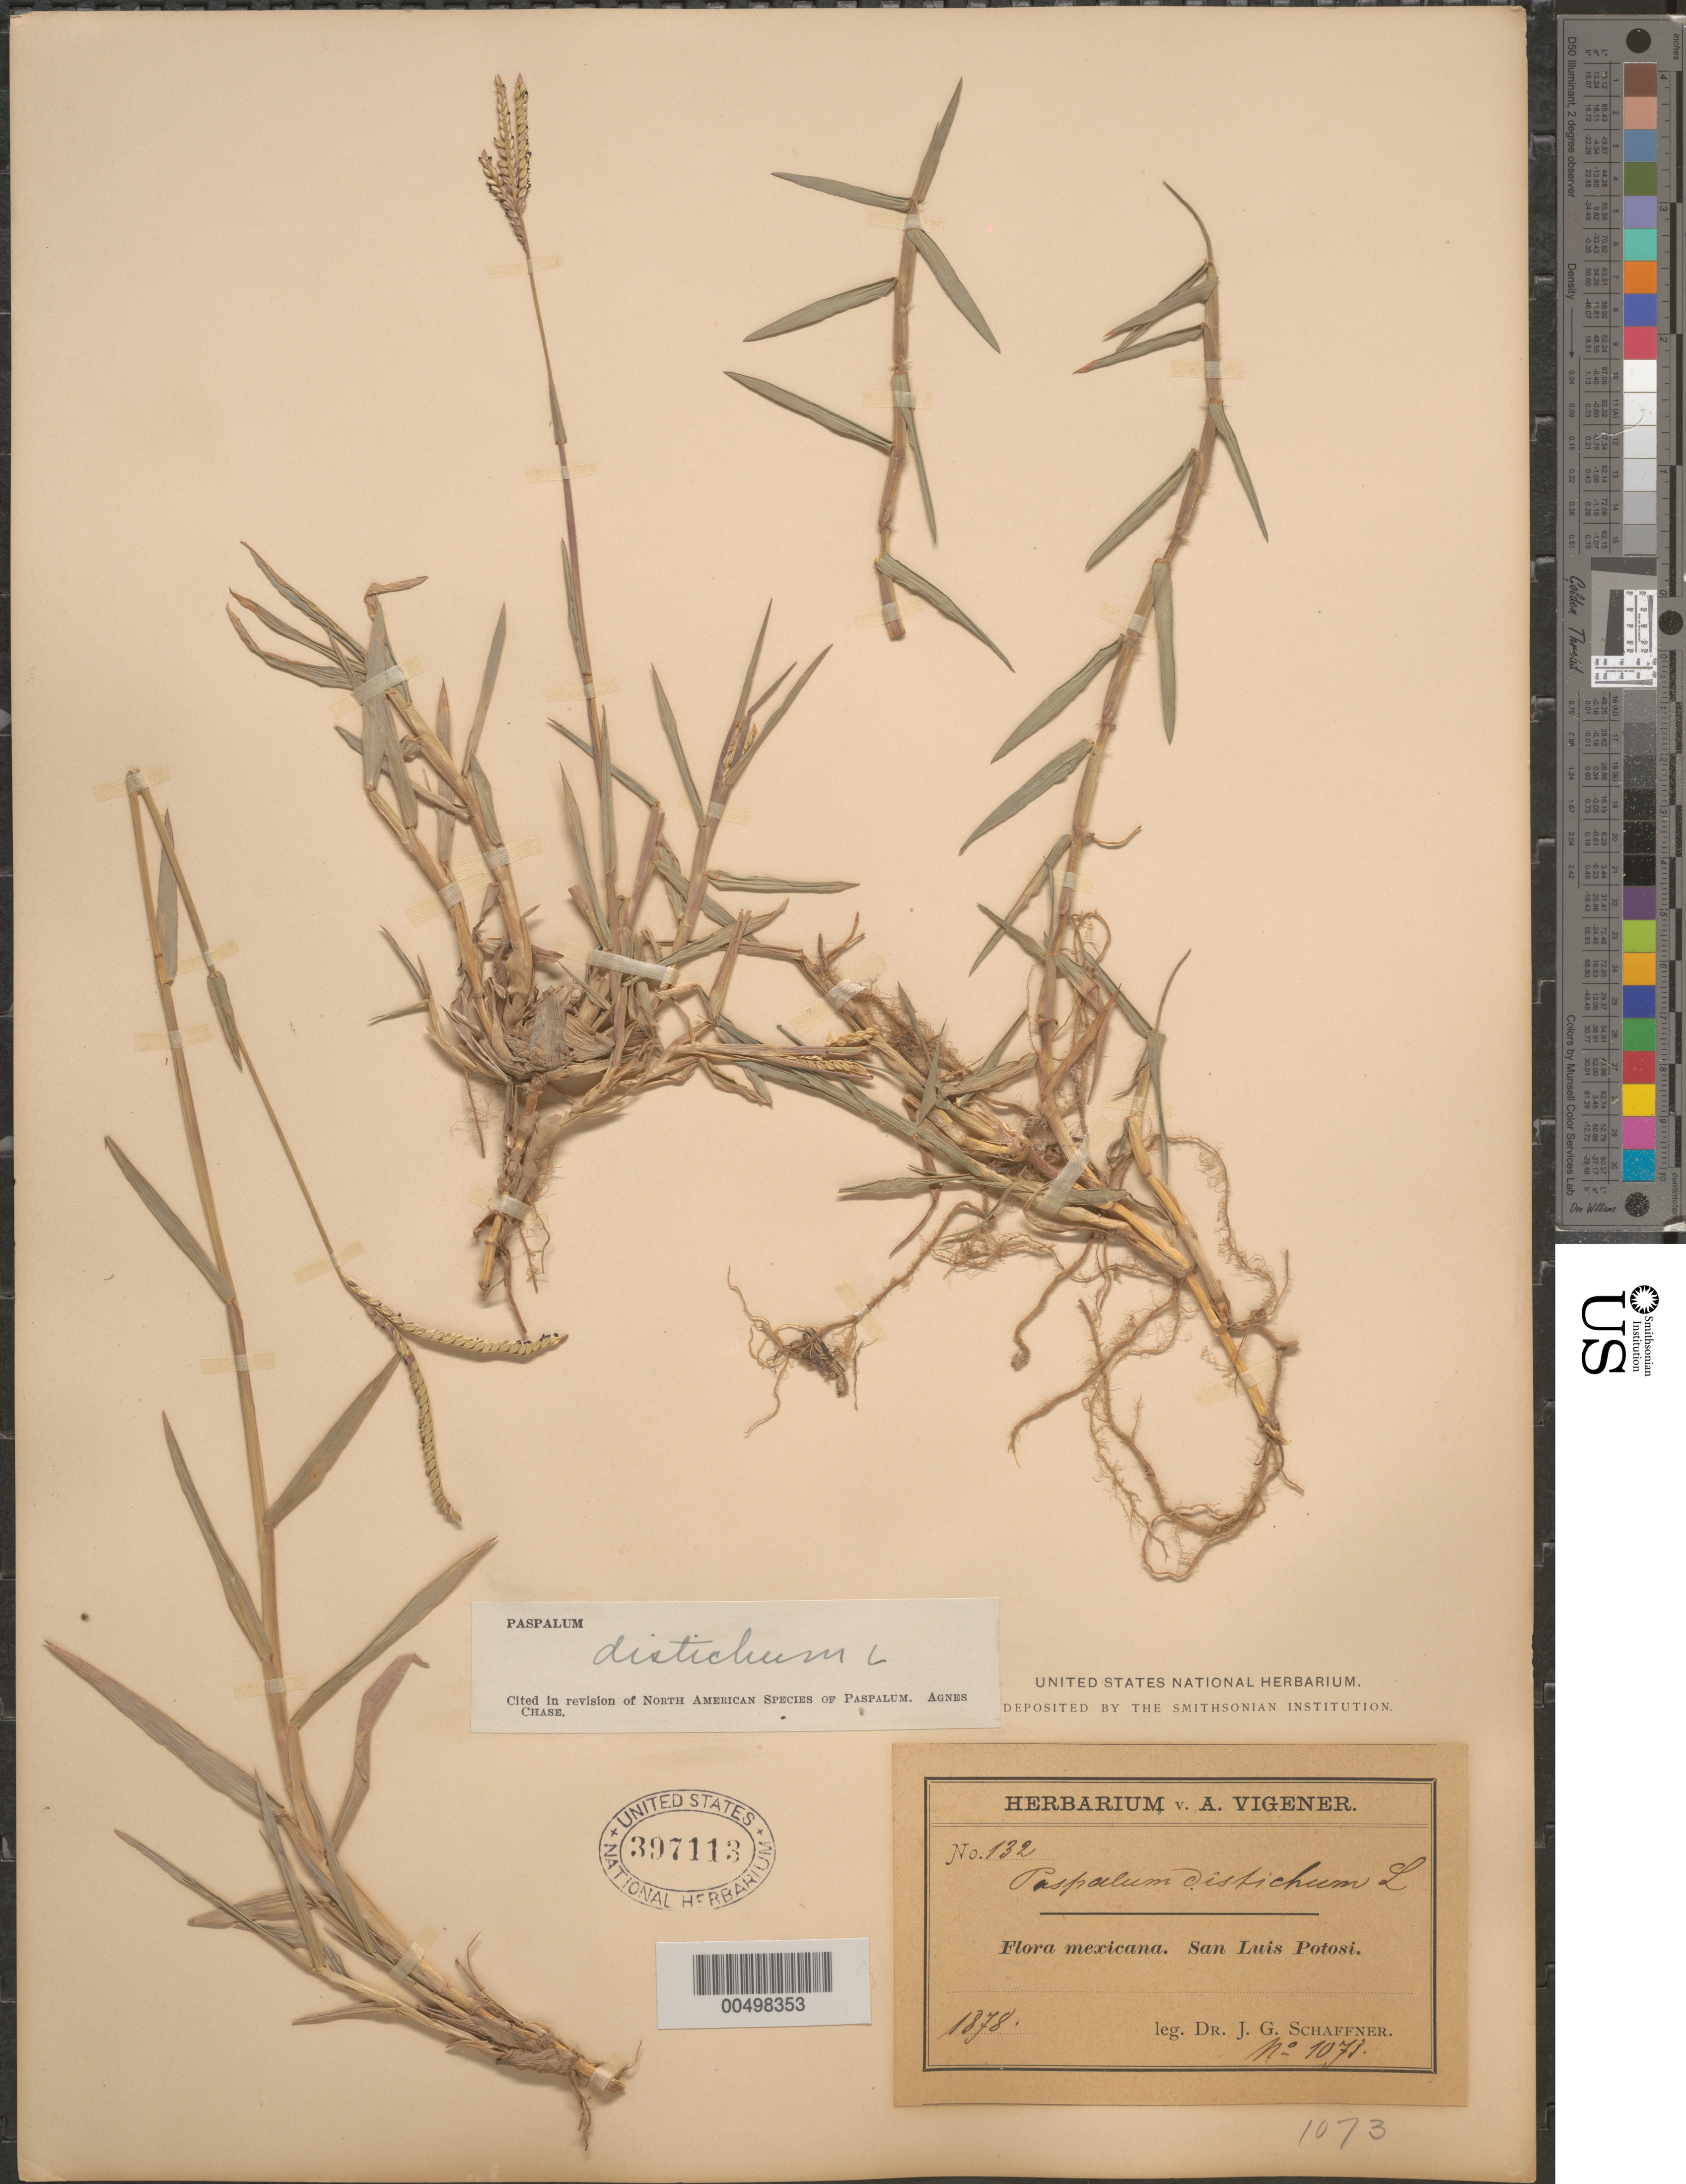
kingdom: Plantae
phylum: Tracheophyta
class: Liliopsida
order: Poales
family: Poaceae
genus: Paspalum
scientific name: Paspalum paspaloides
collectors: J. G. Schaffner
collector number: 132/1073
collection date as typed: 1878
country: Mexico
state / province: San Luis Potosi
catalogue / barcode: US 397113